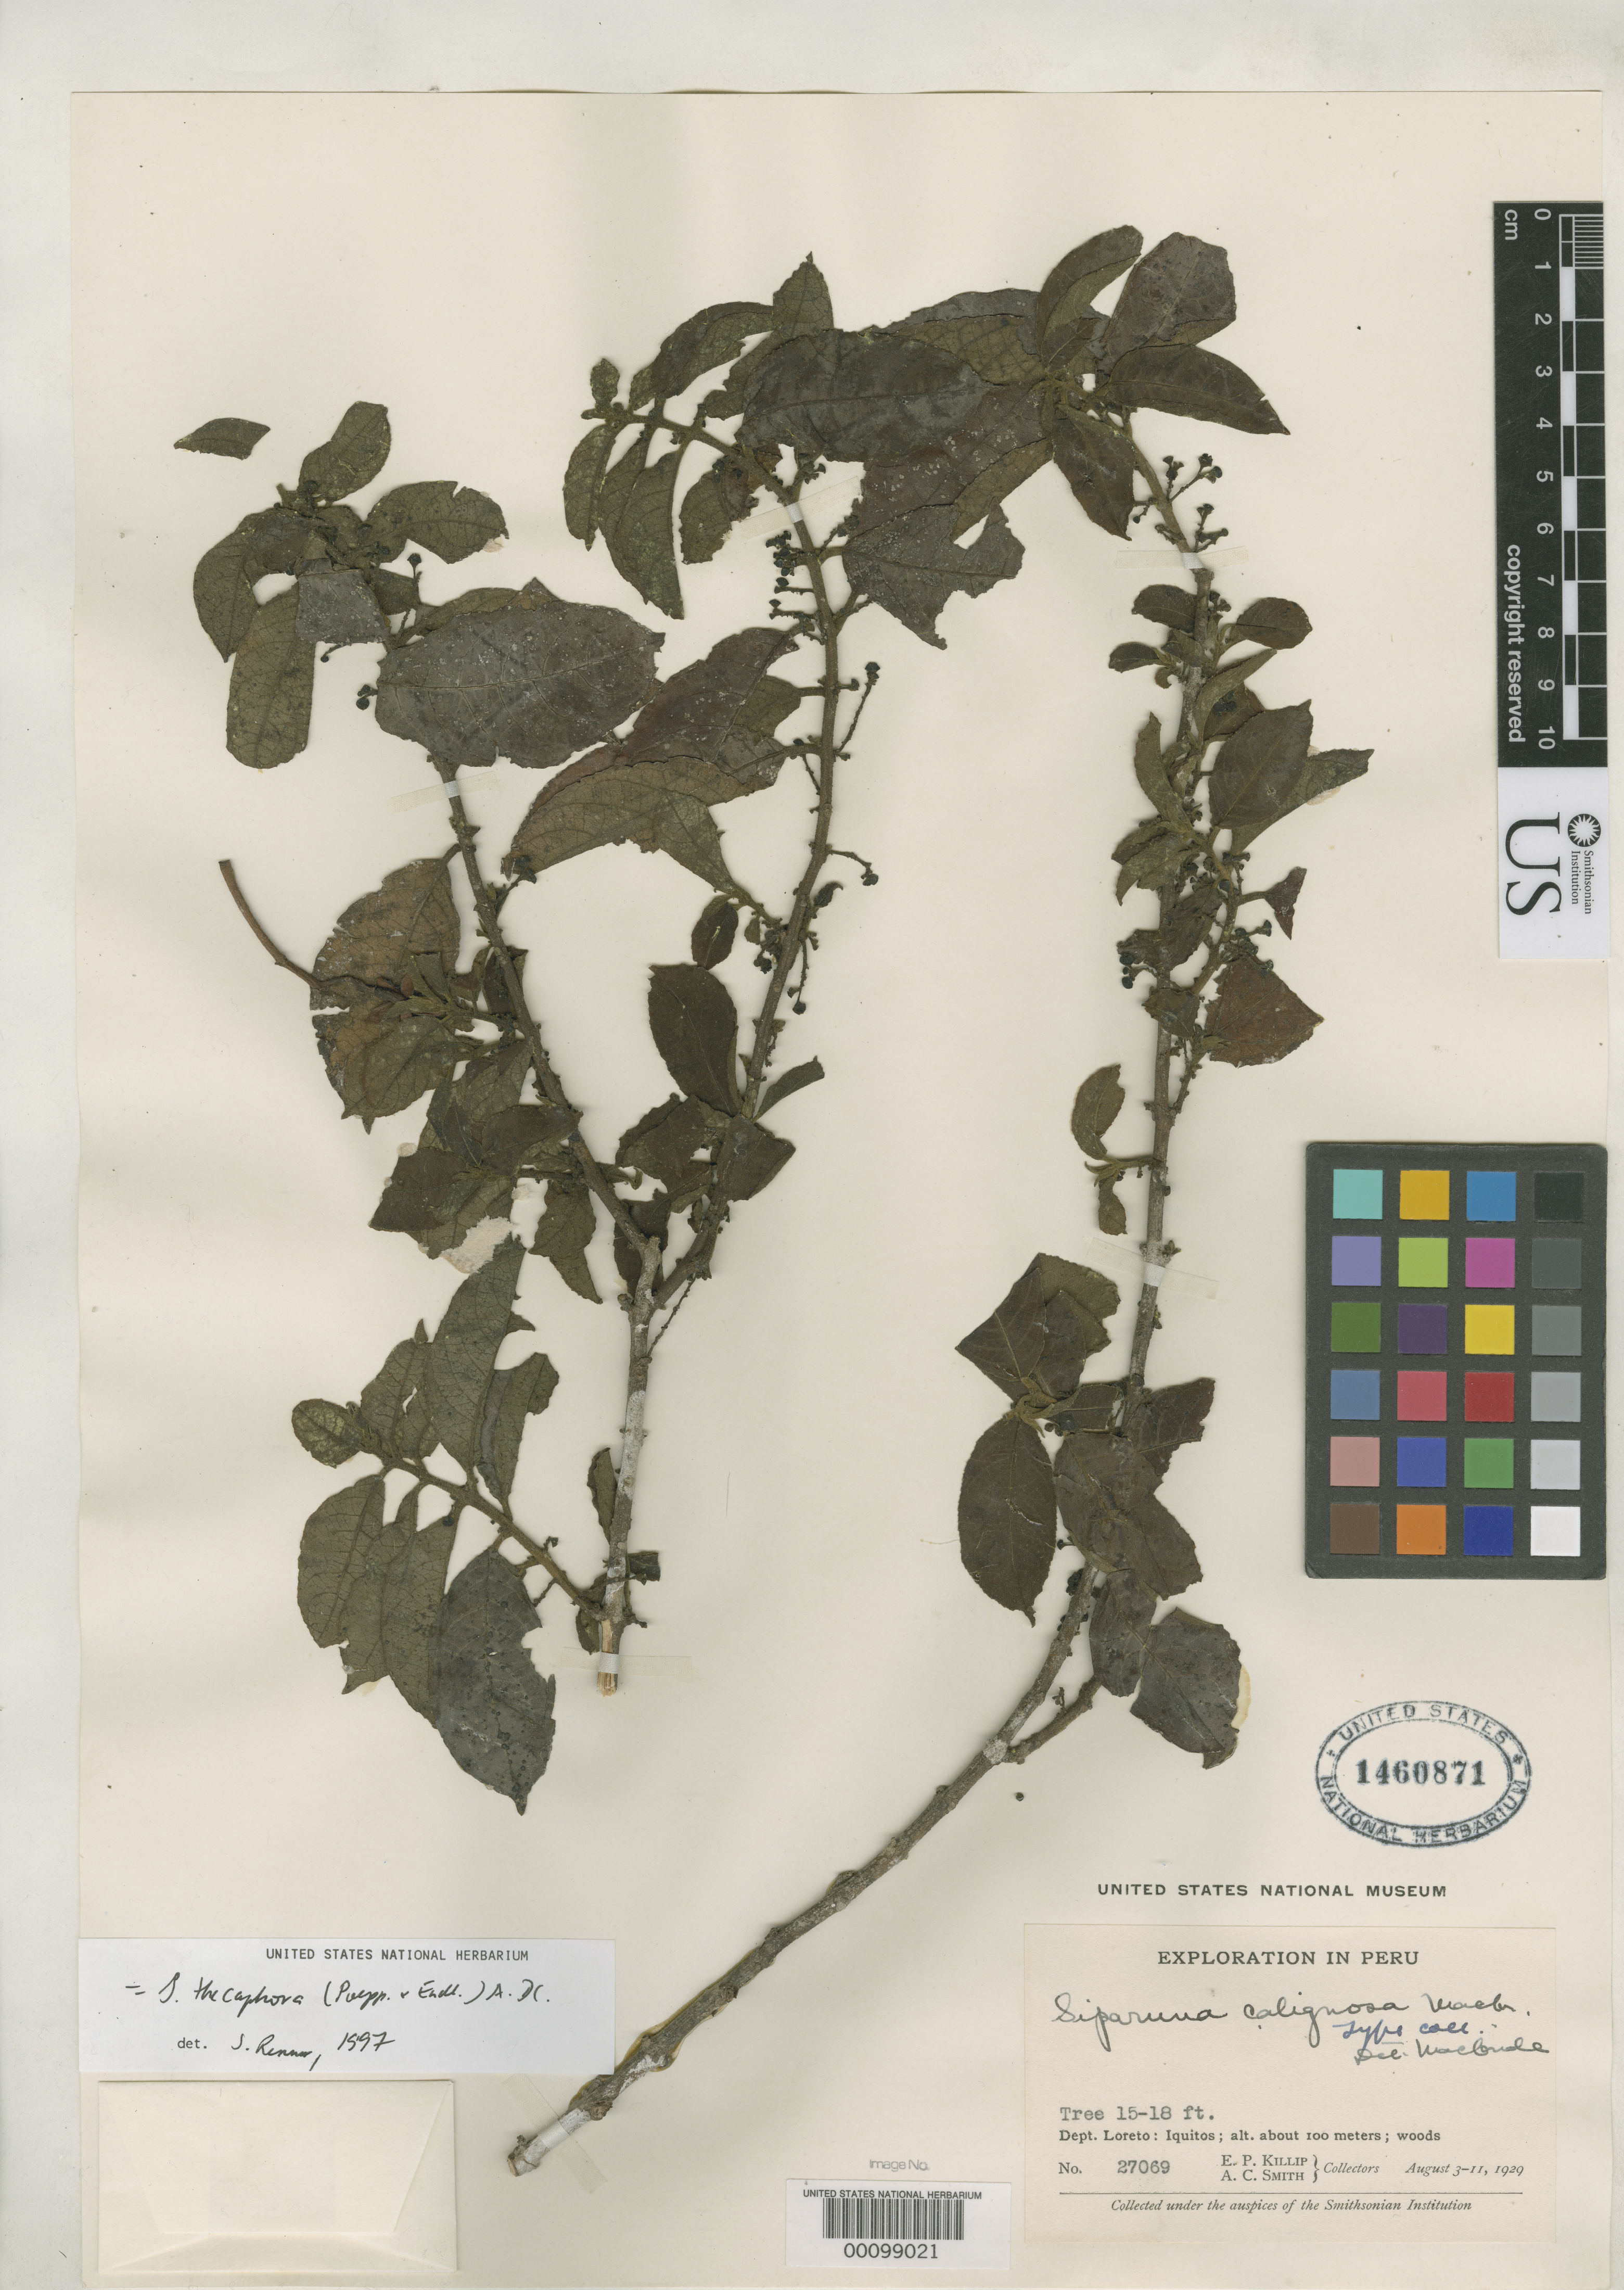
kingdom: Plantae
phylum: Tracheophyta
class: Magnoliopsida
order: Laurales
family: Siparunaceae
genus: Siparuna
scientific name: Siparuna calignosa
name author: J.F. Macbr.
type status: Isotype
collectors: E. P. Killip & A. C. Smith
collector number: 27069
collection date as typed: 03 Aug 1929 to 11 Aug 1929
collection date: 1929-08-03/1929-08-11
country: Peru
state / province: Loreto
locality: Iquitos.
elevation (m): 100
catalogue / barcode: US 1460871